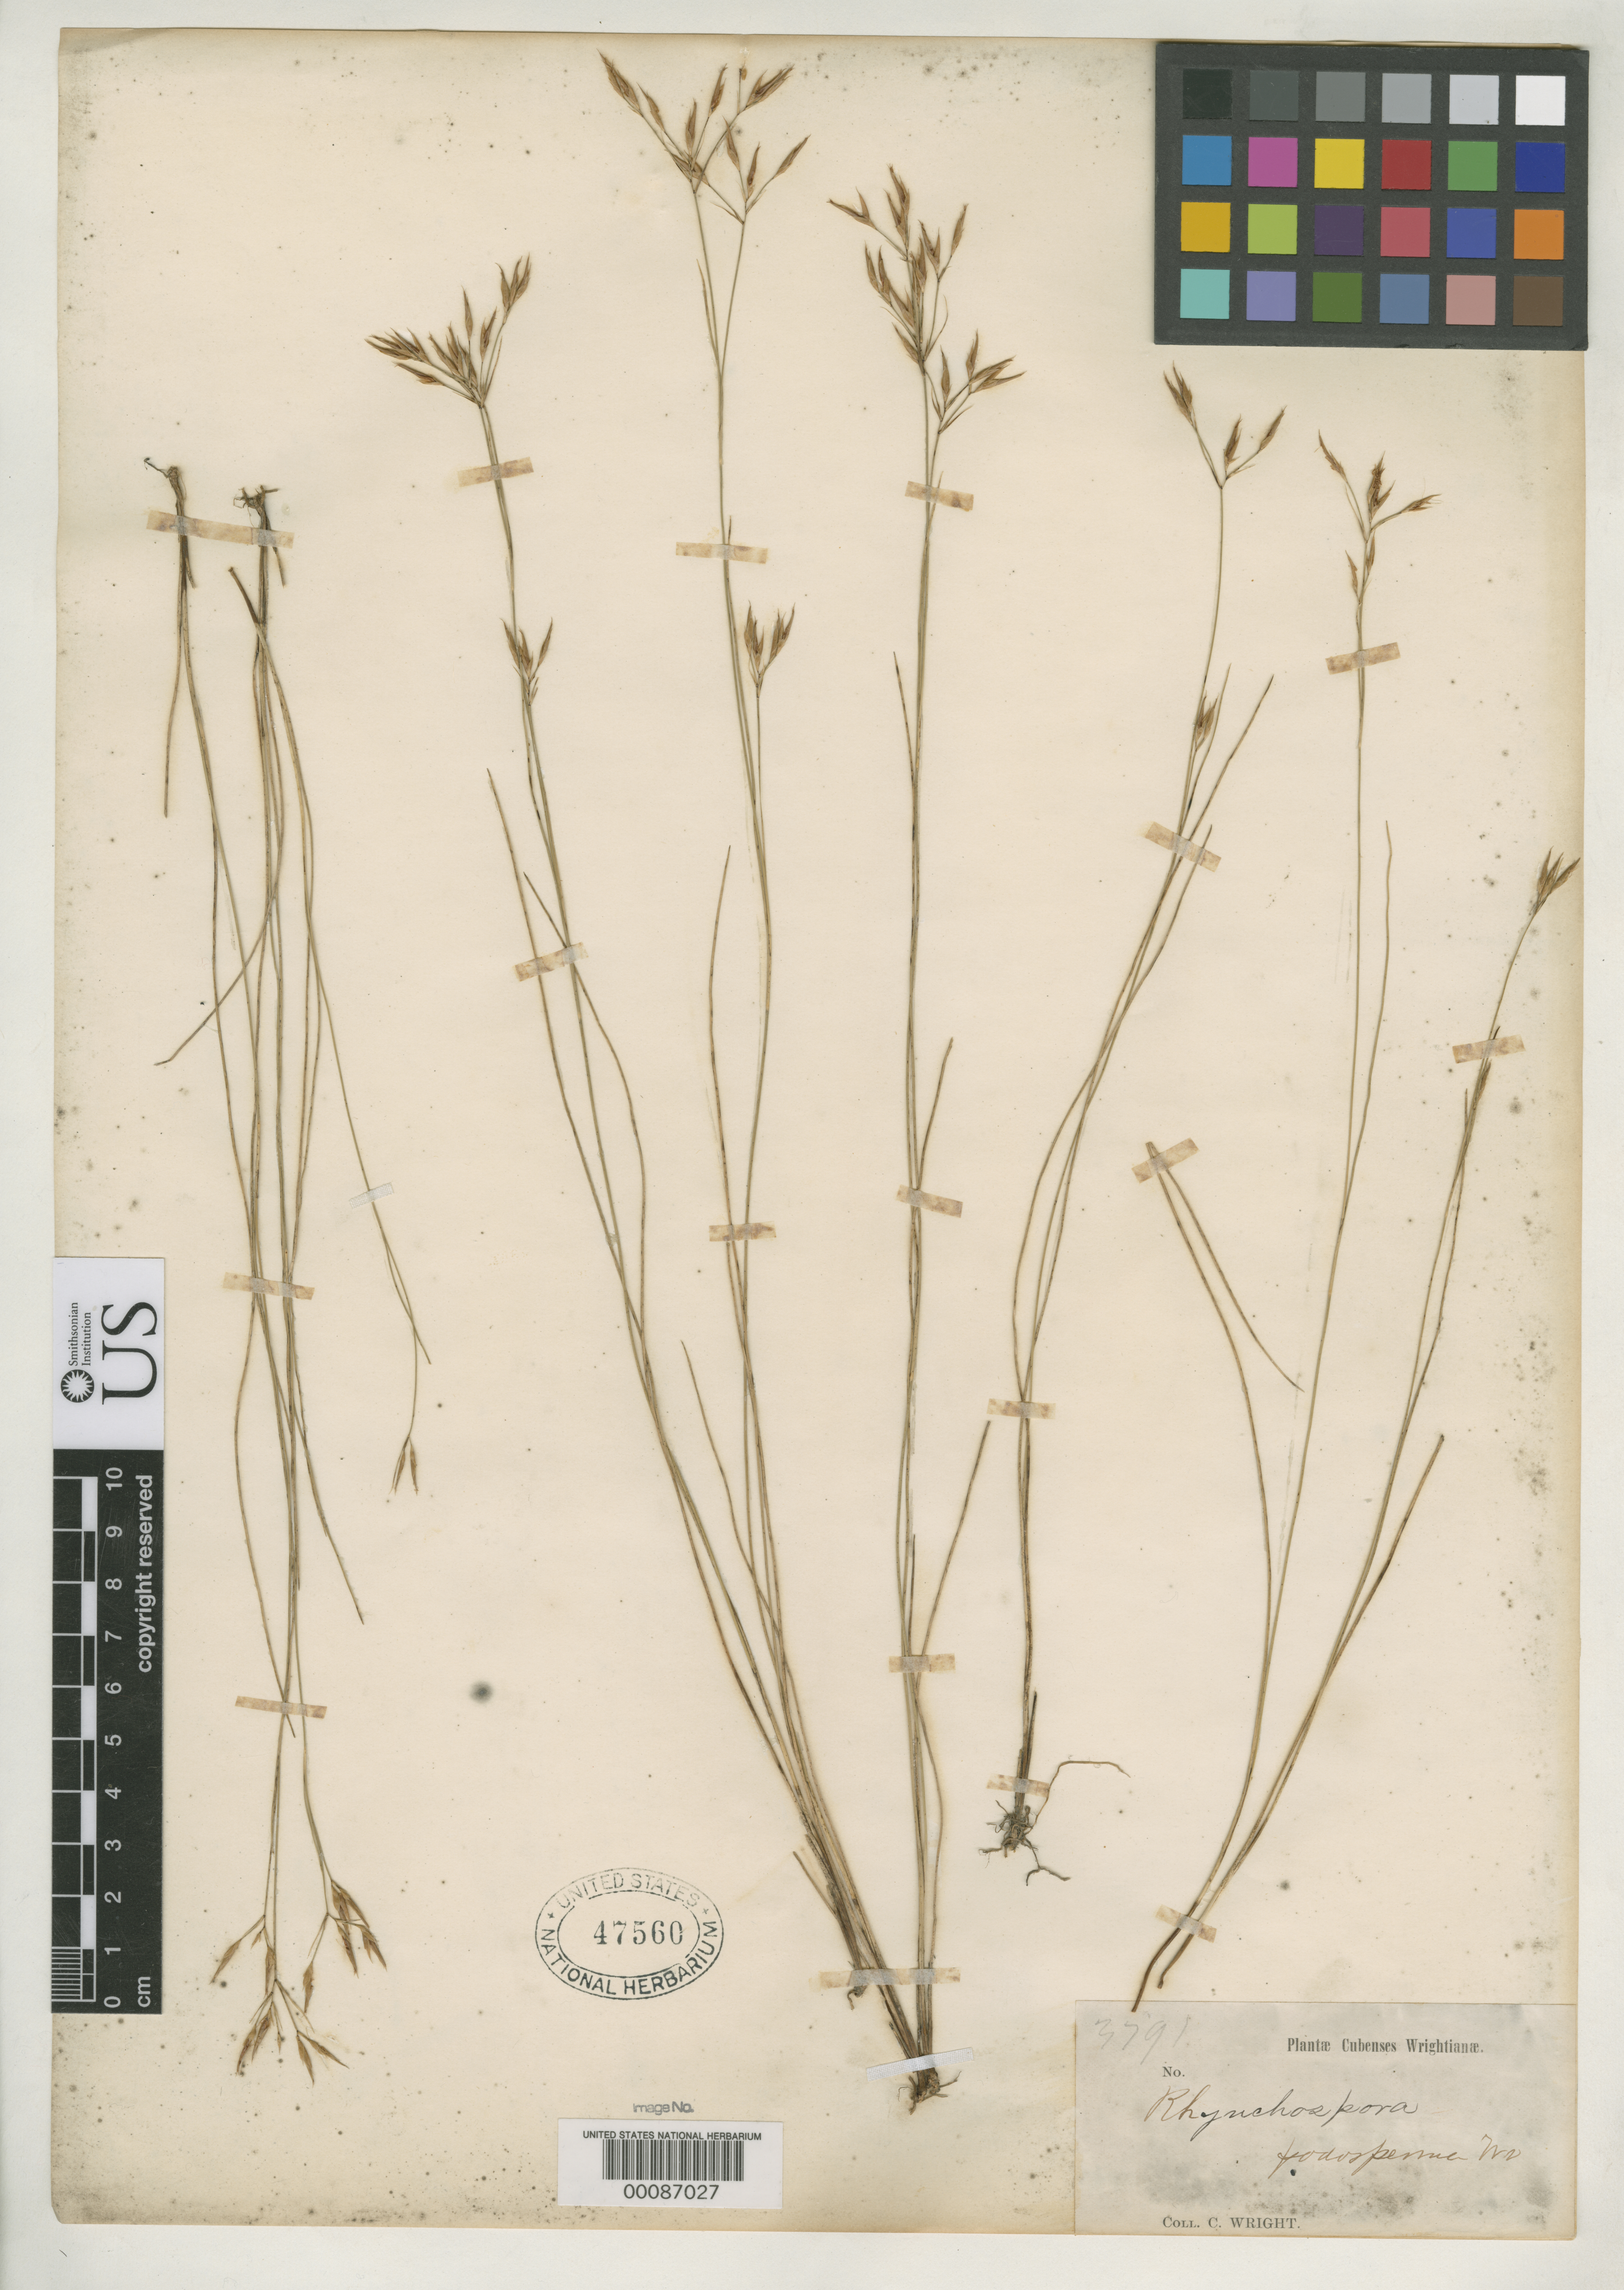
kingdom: Plantae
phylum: Tracheophyta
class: Liliopsida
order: Poales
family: Cyperaceae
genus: Rhynchospora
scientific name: Rhynchospora podosperma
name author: C. Wright in Sauvalle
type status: Isotype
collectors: C. Wright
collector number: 3791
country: Cuba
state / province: Pinar del Río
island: Greater Antilles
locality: Between Pinar del Rio and Coloma.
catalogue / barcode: US 47560